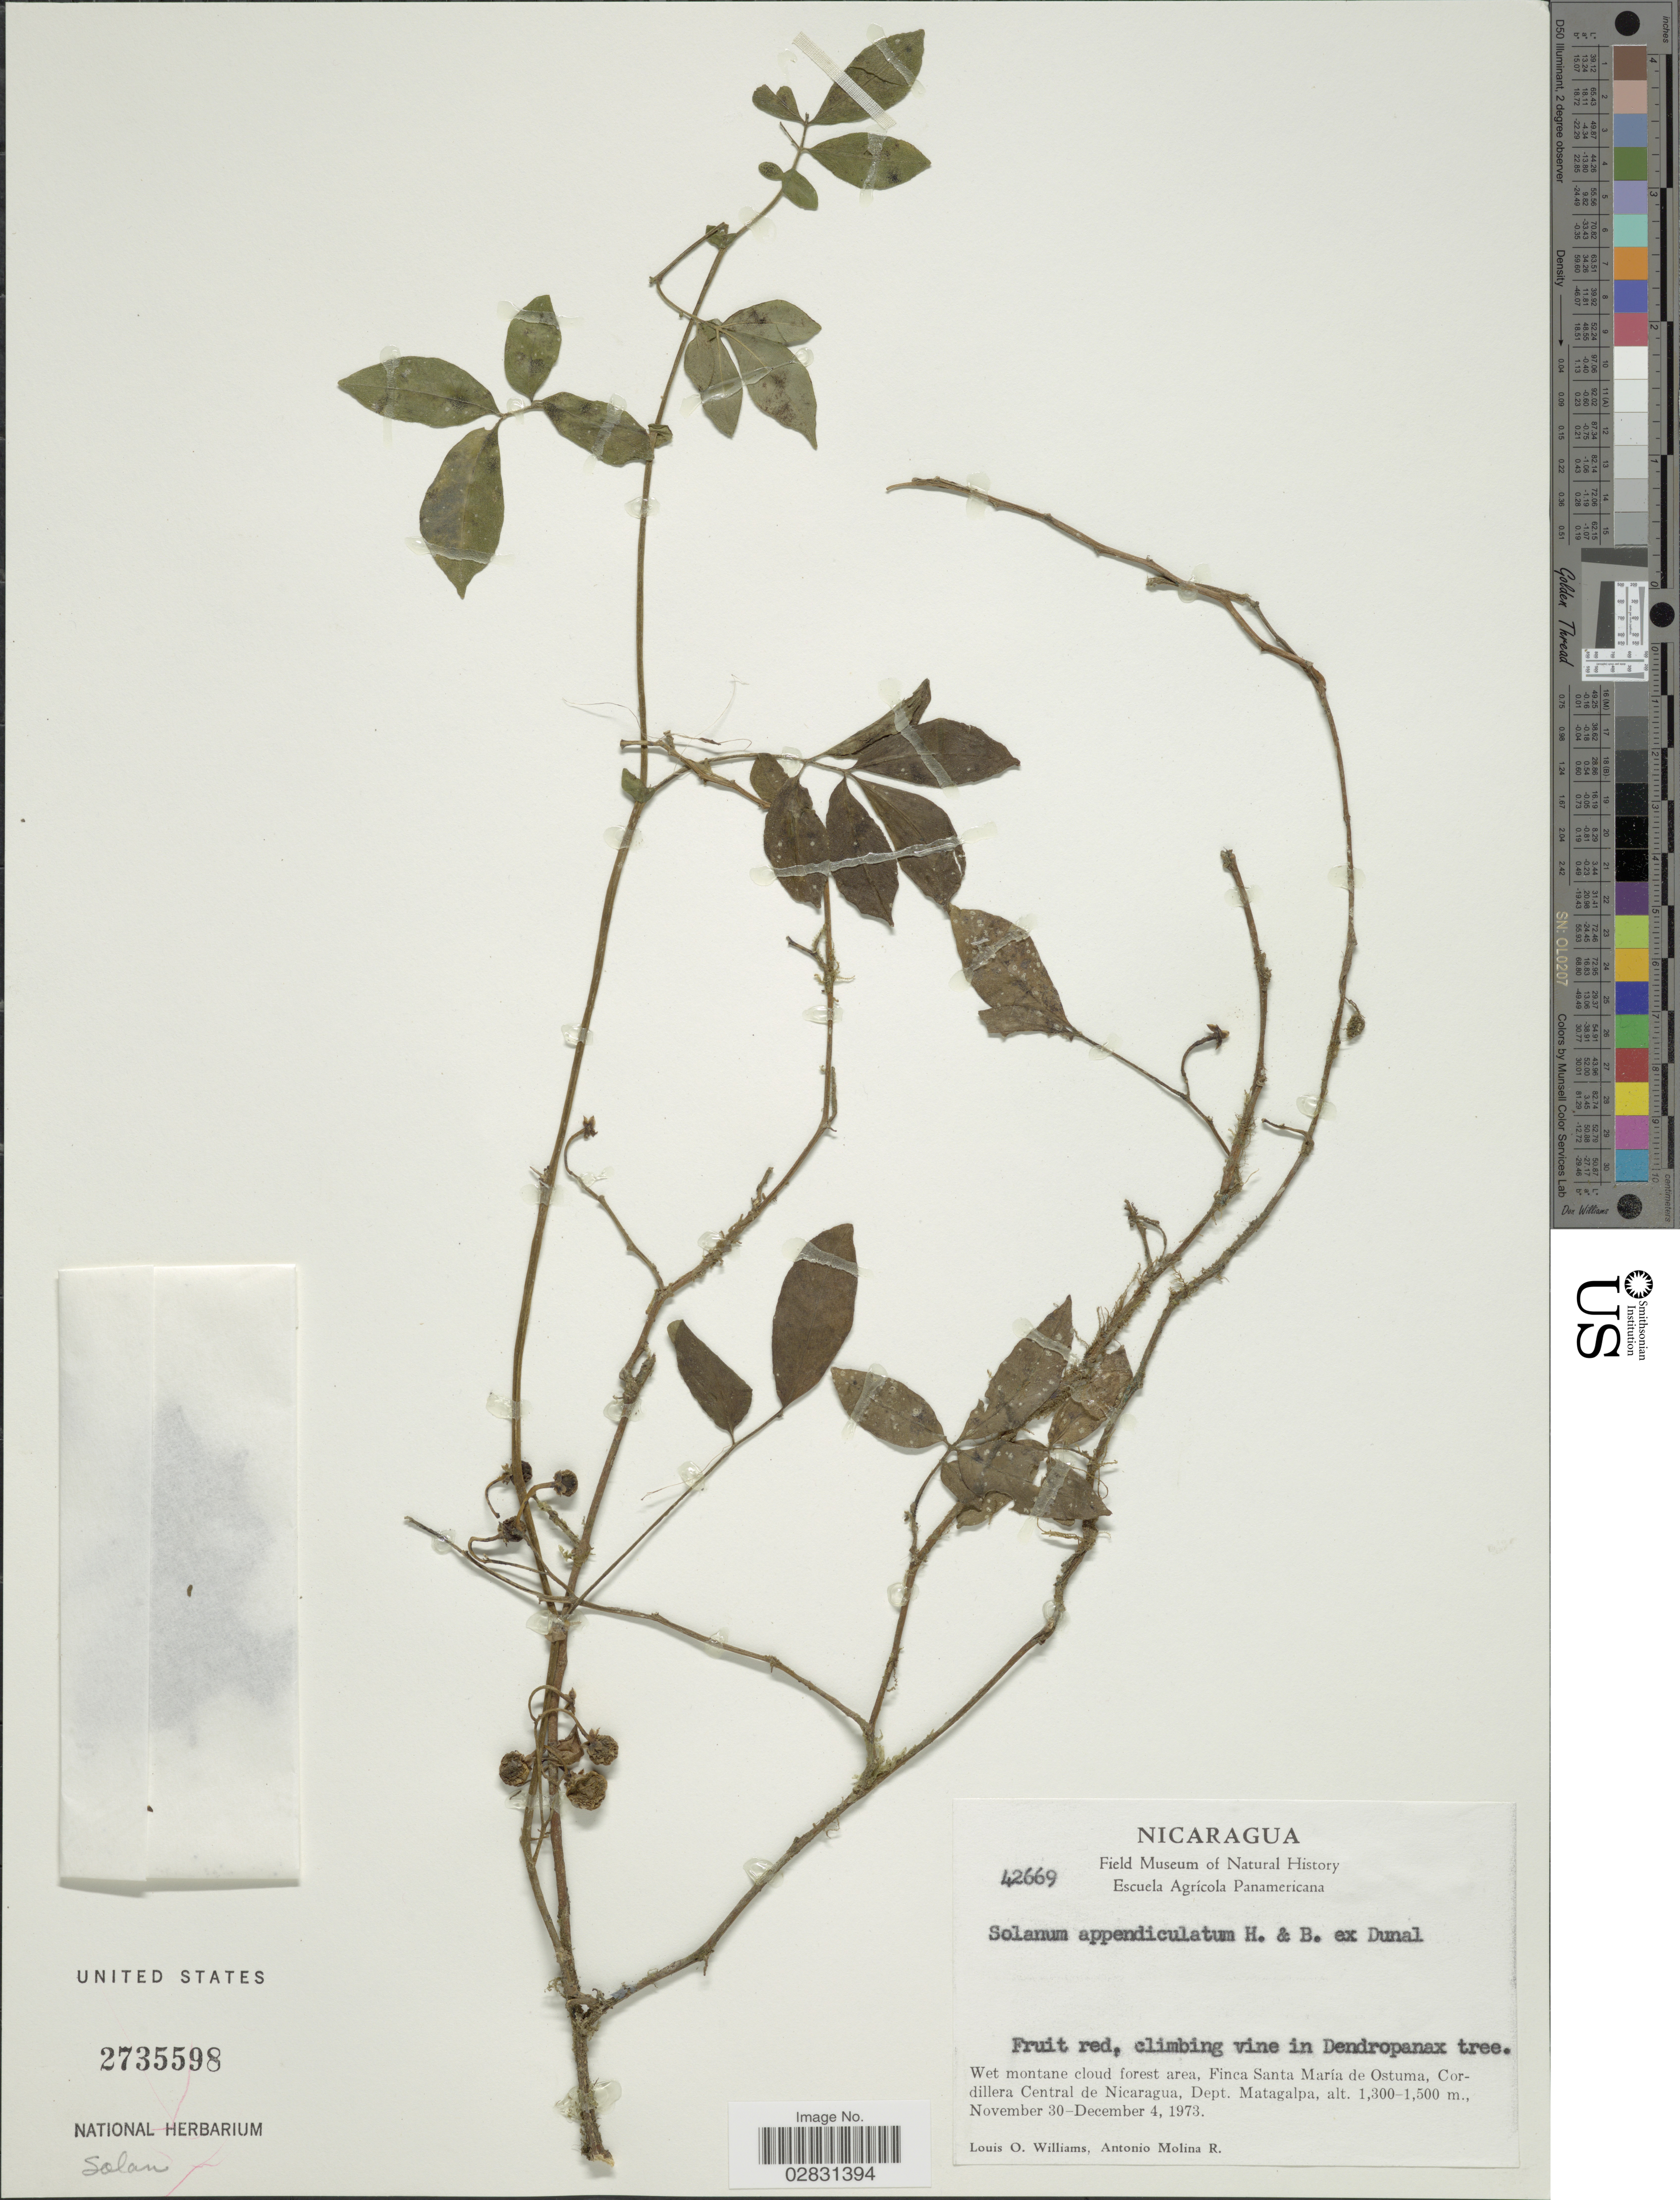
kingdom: Plantae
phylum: Tracheophyta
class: Magnoliopsida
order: Solanales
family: Solanaceae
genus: Solanum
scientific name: Solanum appendiculatum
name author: Humb. & Bonpl. ex Dunal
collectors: L. O. Williams & A. Molina R.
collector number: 42669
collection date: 1973-11-30/1973-12-04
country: Nicaragua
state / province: Matagalpa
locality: Wet montane cloud forest area, Finca Santa Maria de Ostuma, Cordillera Central de Nicaragua, Dept. Matagalpa.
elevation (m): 1300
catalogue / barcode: US 2735598